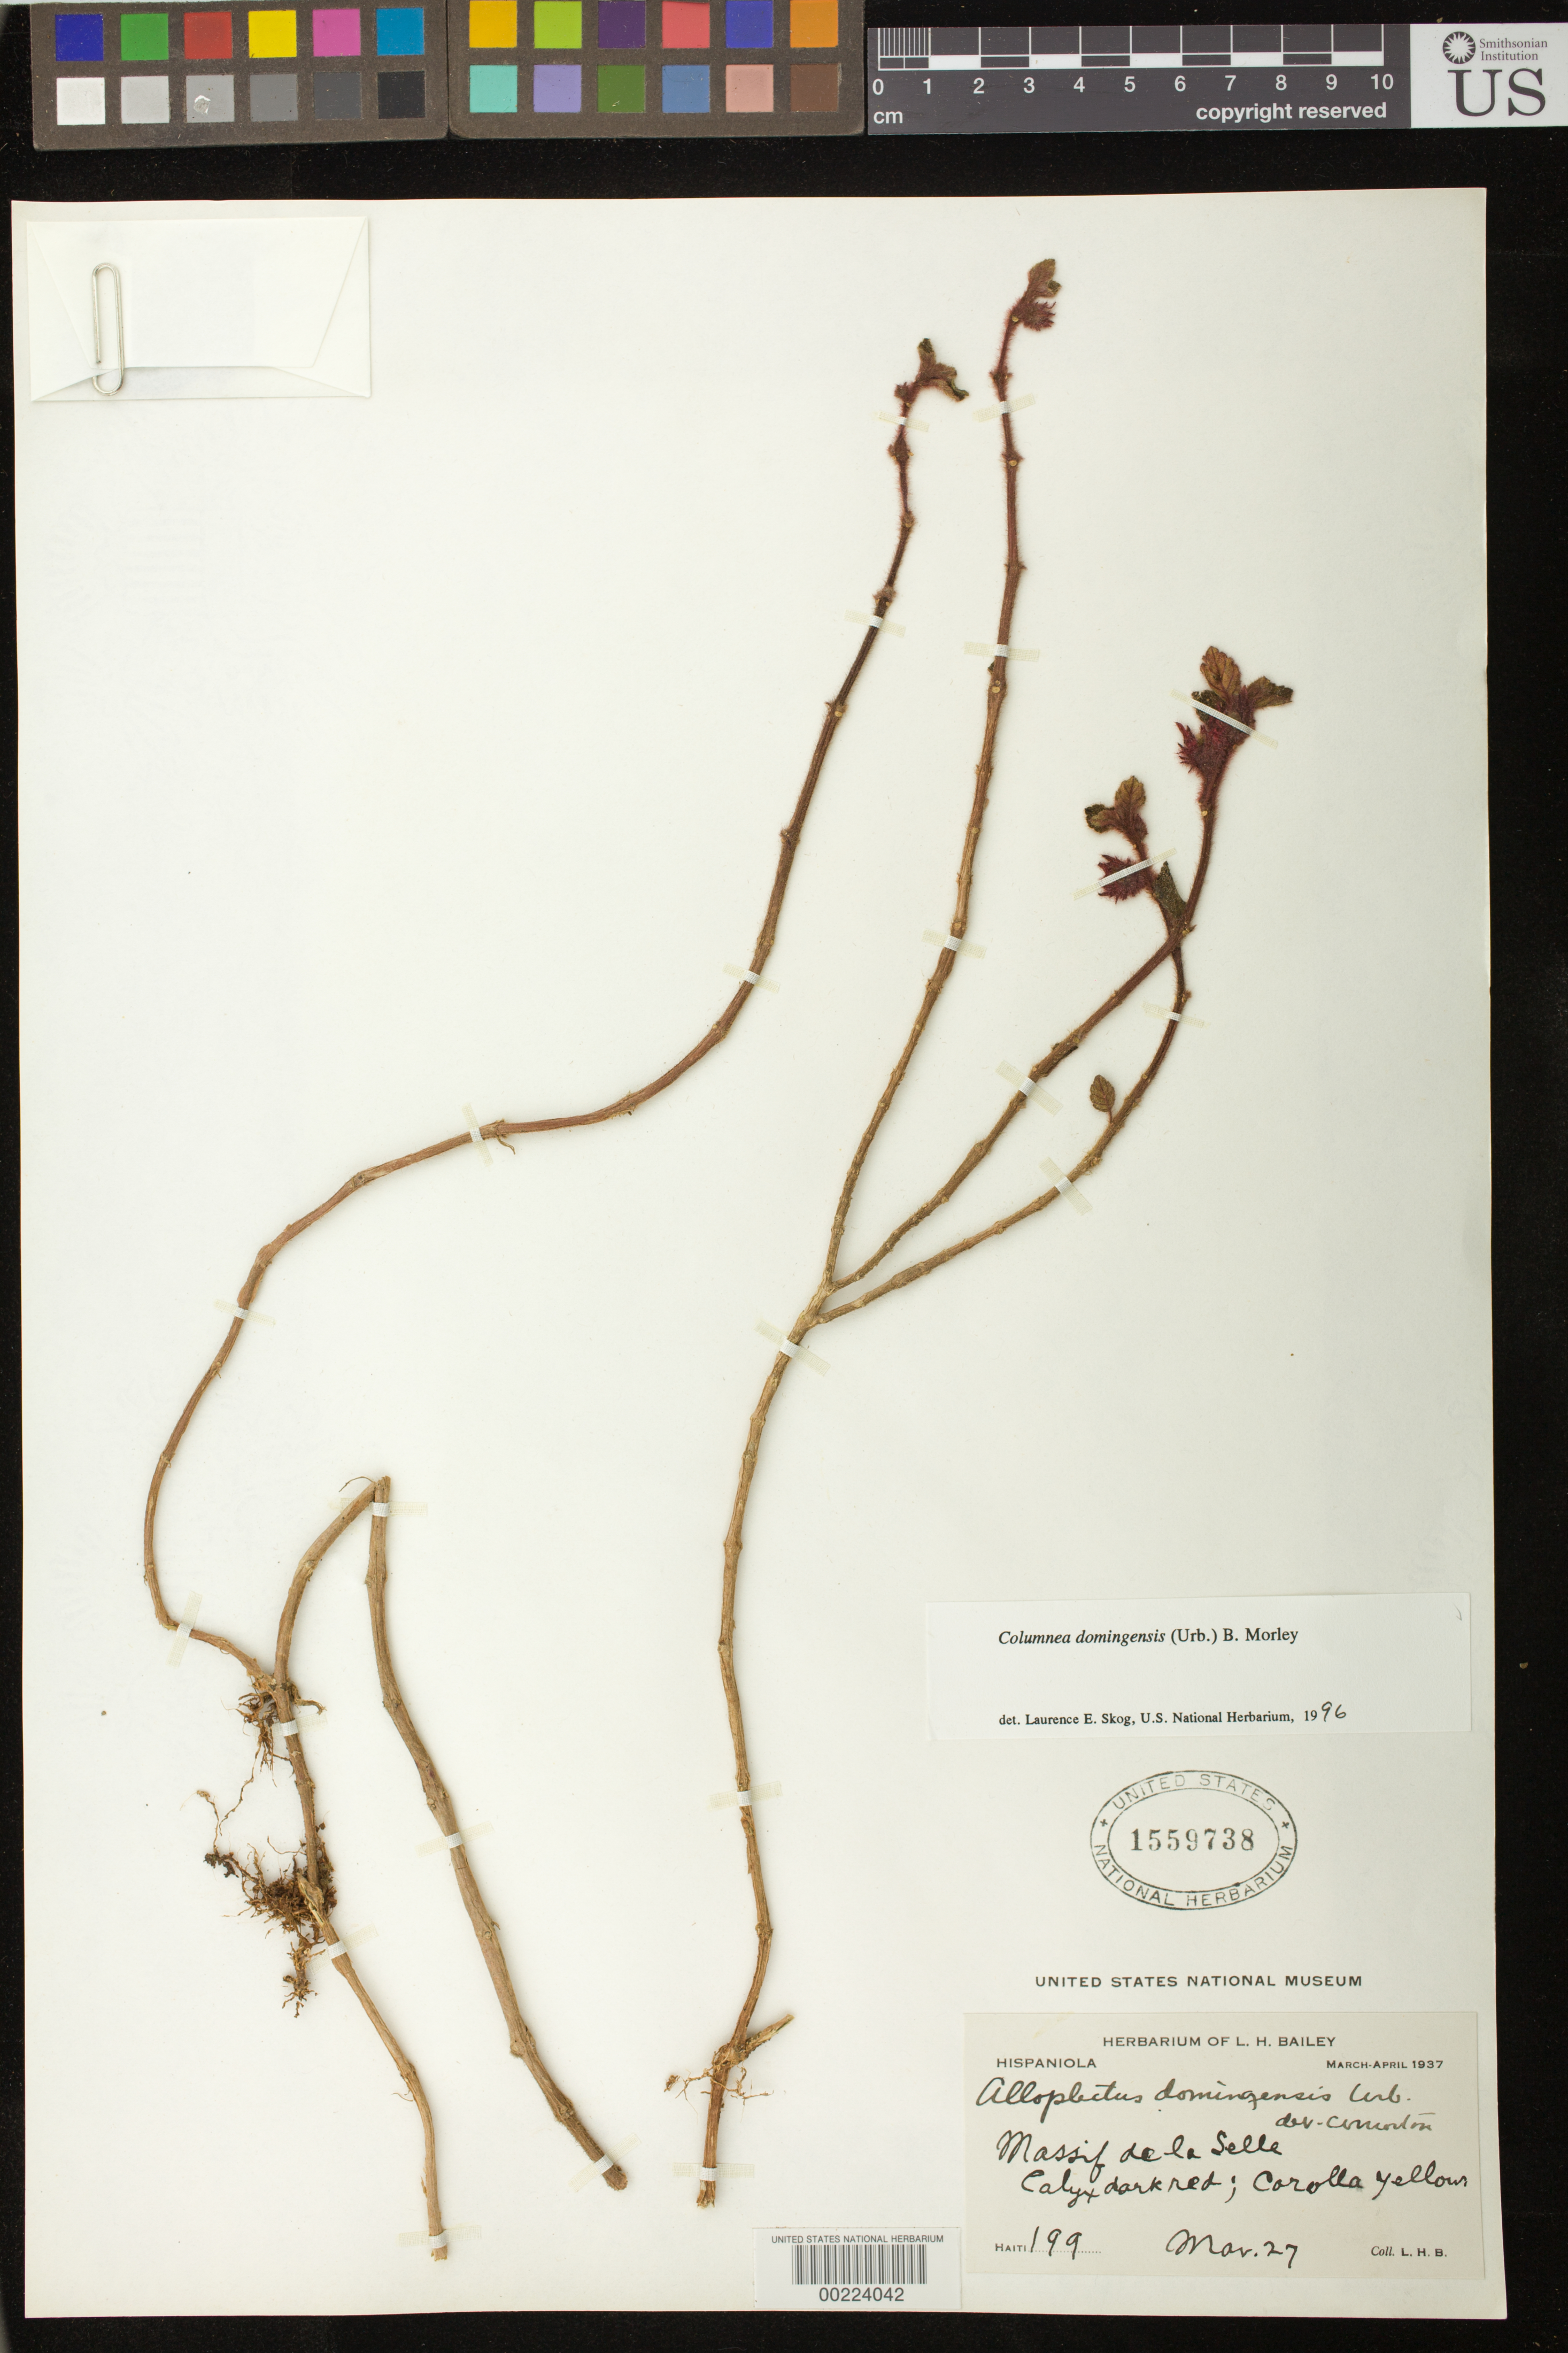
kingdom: Plantae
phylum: Tracheophyta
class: Magnoliopsida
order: Lamiales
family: Gesneriaceae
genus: Columnea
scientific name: Columnea domingensis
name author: (Urb.) B.D. Morley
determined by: Skog, Laurence E.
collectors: L. H. Bailey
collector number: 199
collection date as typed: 27 Mar 1937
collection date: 1937-03-27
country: Haiti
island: Hispaniola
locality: Massif de La Selle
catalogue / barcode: US 1559738